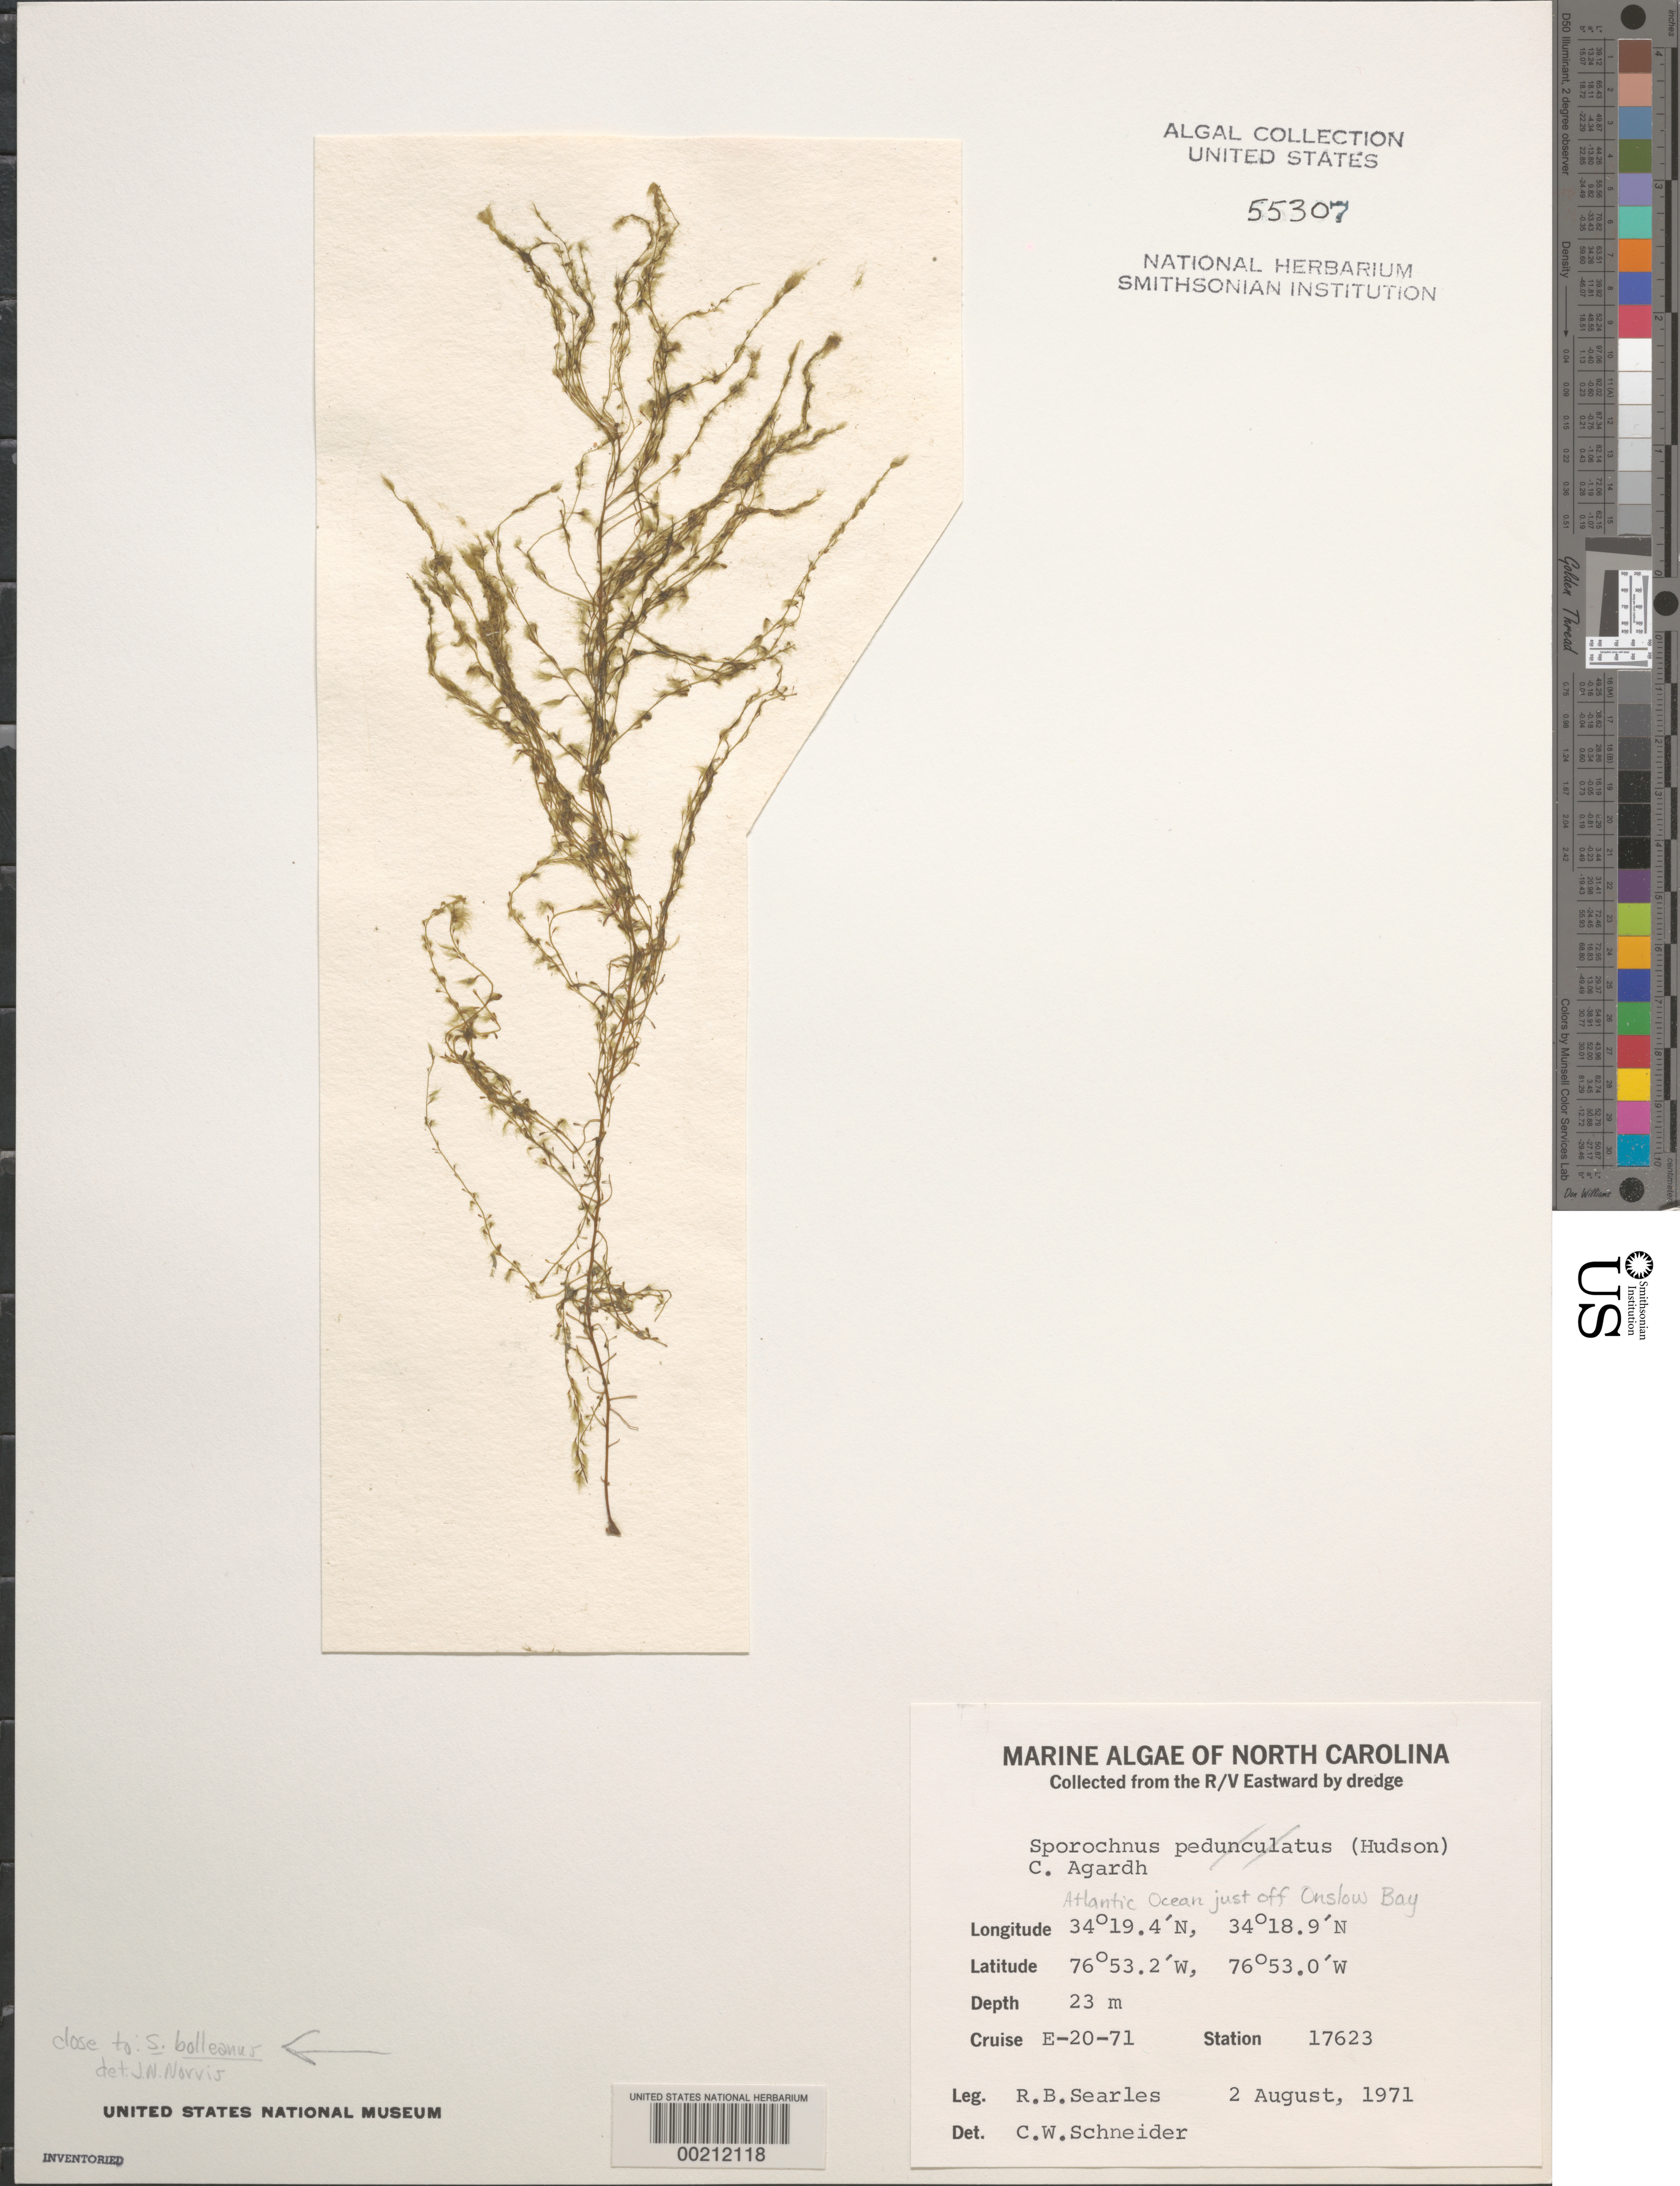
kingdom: Chromista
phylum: Ochrophyta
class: Phaeophyceae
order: Sporochnales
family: Sporochnaceae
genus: Sporochnus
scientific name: Sporochnus bolleanus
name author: Mont.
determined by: Norris, James N.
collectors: R. Searles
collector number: Station 17623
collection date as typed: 02 Aug 1971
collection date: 1971-08-02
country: United States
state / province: North Carolina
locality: Atlantic Ocean just off Onslow Bay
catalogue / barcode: US 55307